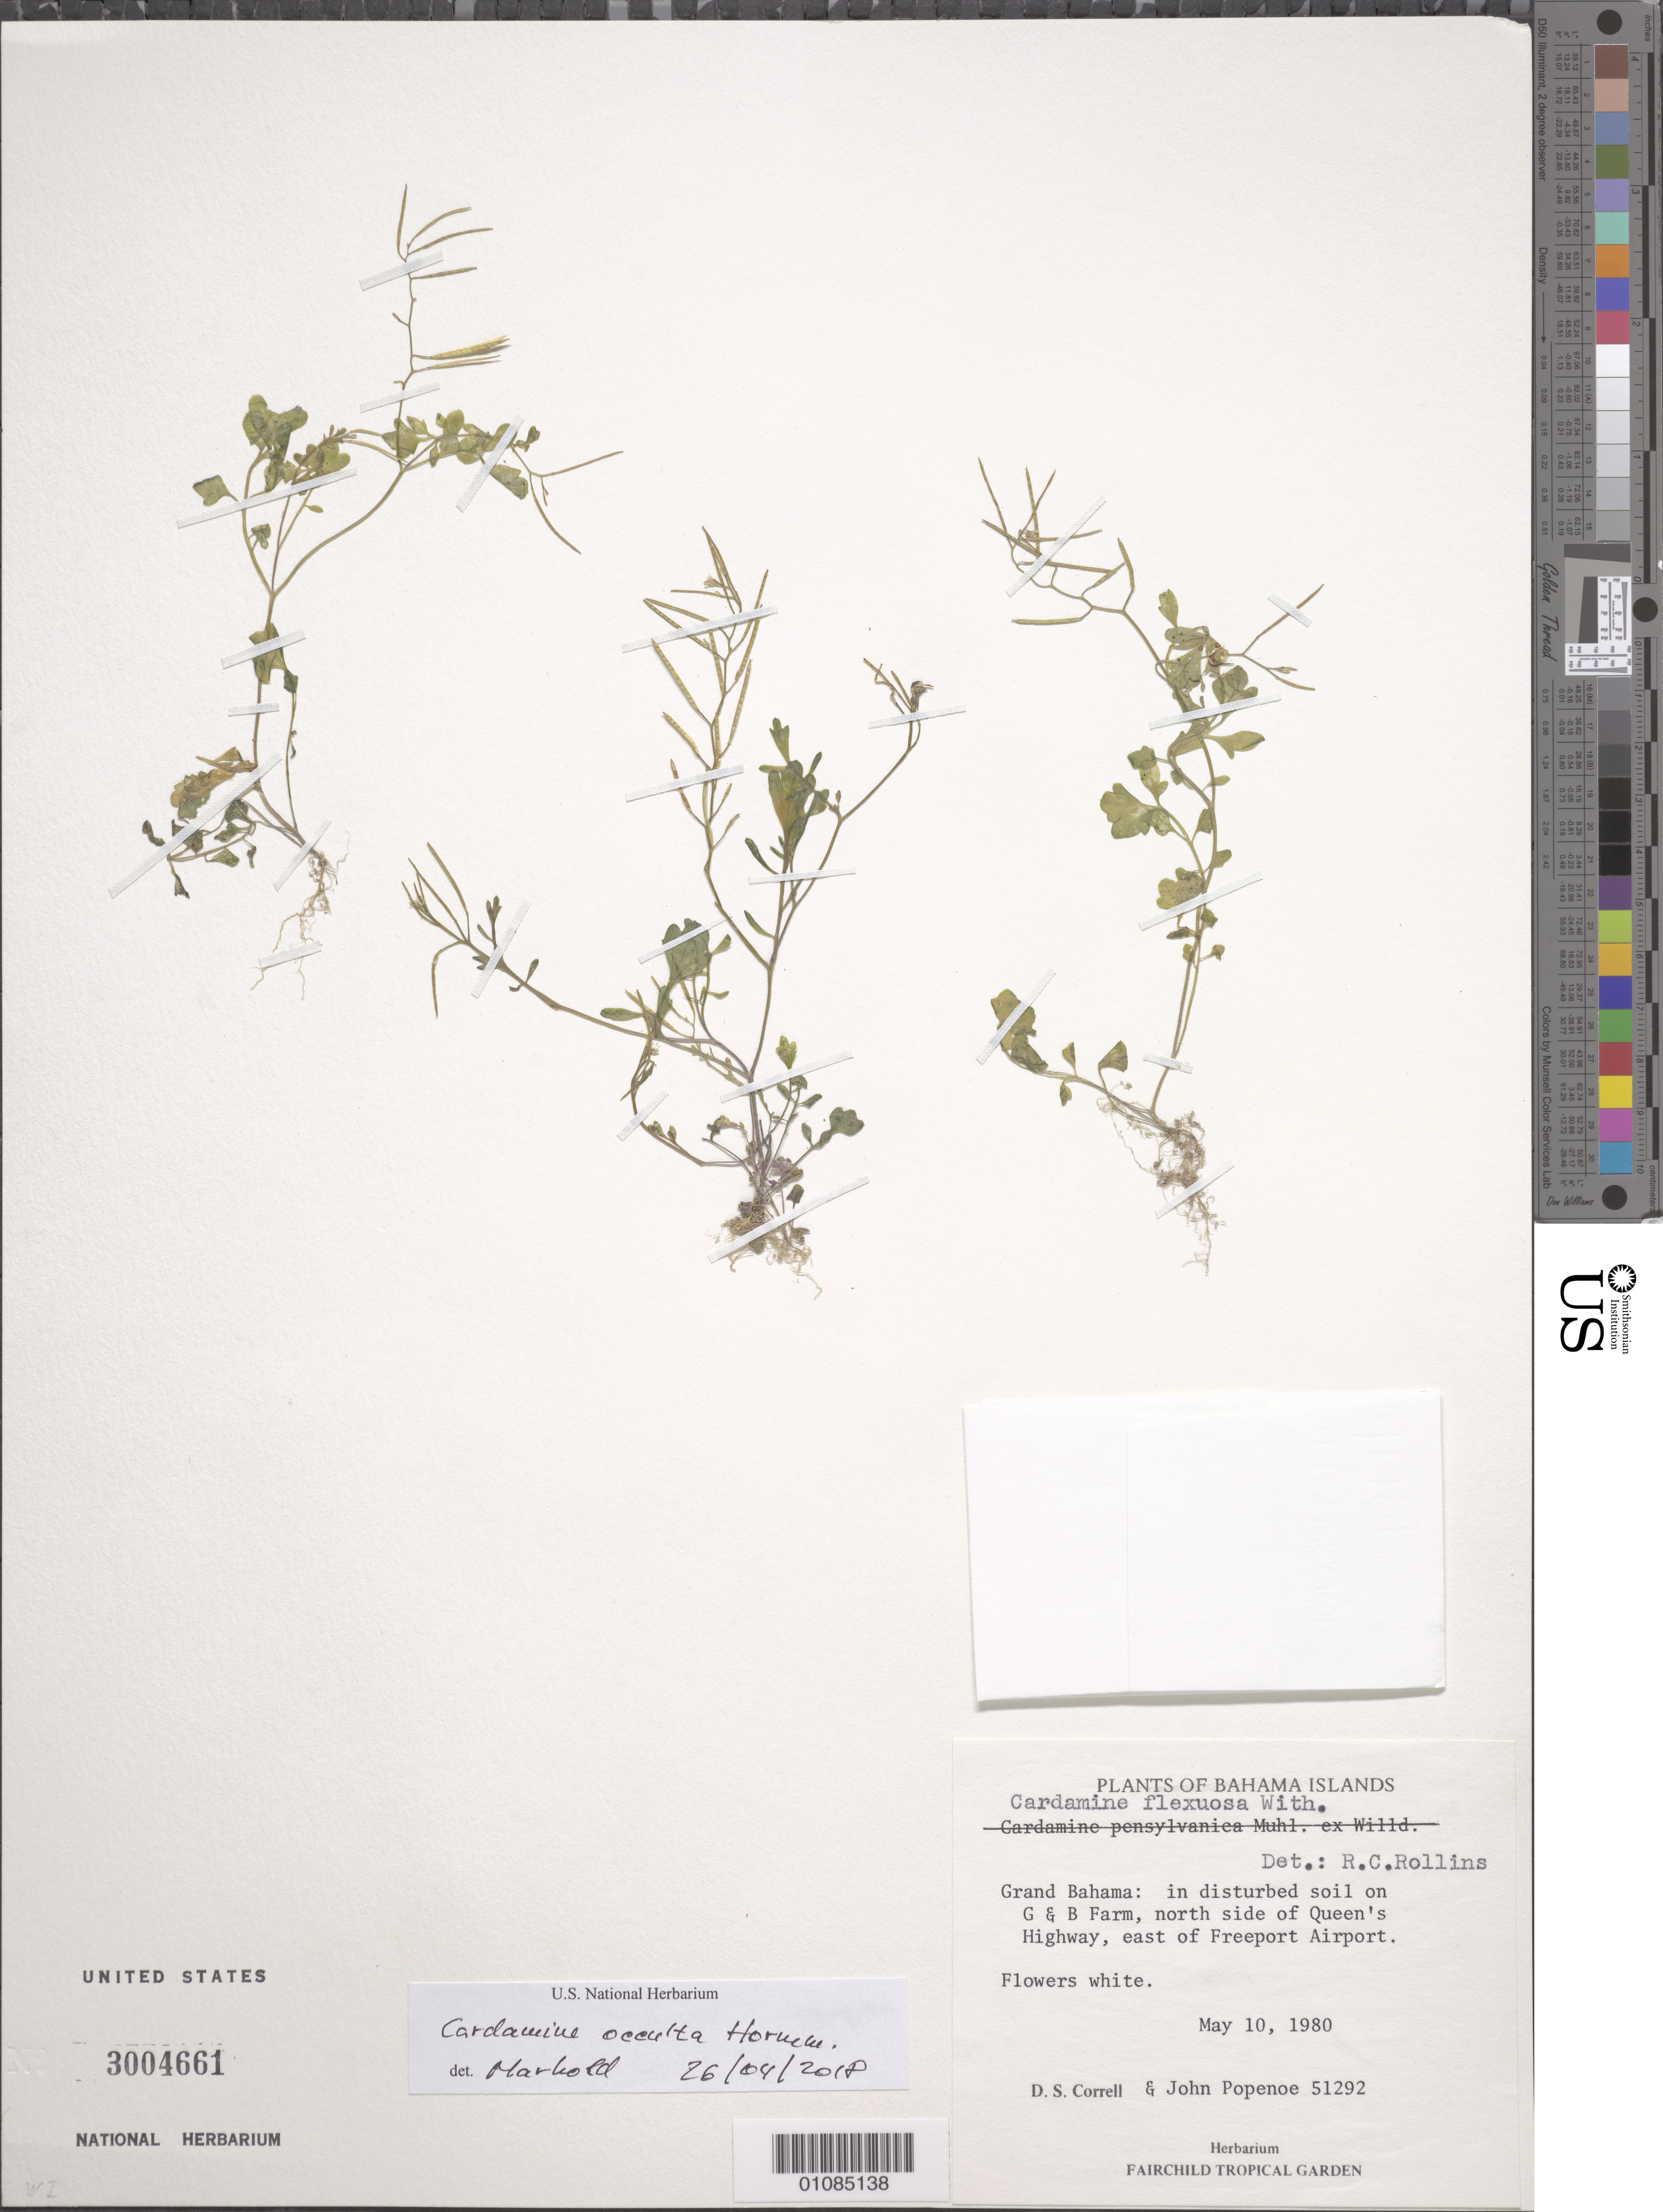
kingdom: Plantae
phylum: Tracheophyta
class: Magnoliopsida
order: Brassicales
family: Brassicaceae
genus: Cardamine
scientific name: Cardamine occulta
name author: Hornem.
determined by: Marhold, K.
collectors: D. S. Correll & J. Popenoe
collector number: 51292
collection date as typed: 10 May 1980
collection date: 1980-05-10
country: Bahamas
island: Grand Bahama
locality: On G&B farm, N side of Queen's Highway, E of Freeport Airport.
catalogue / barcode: US 3004661